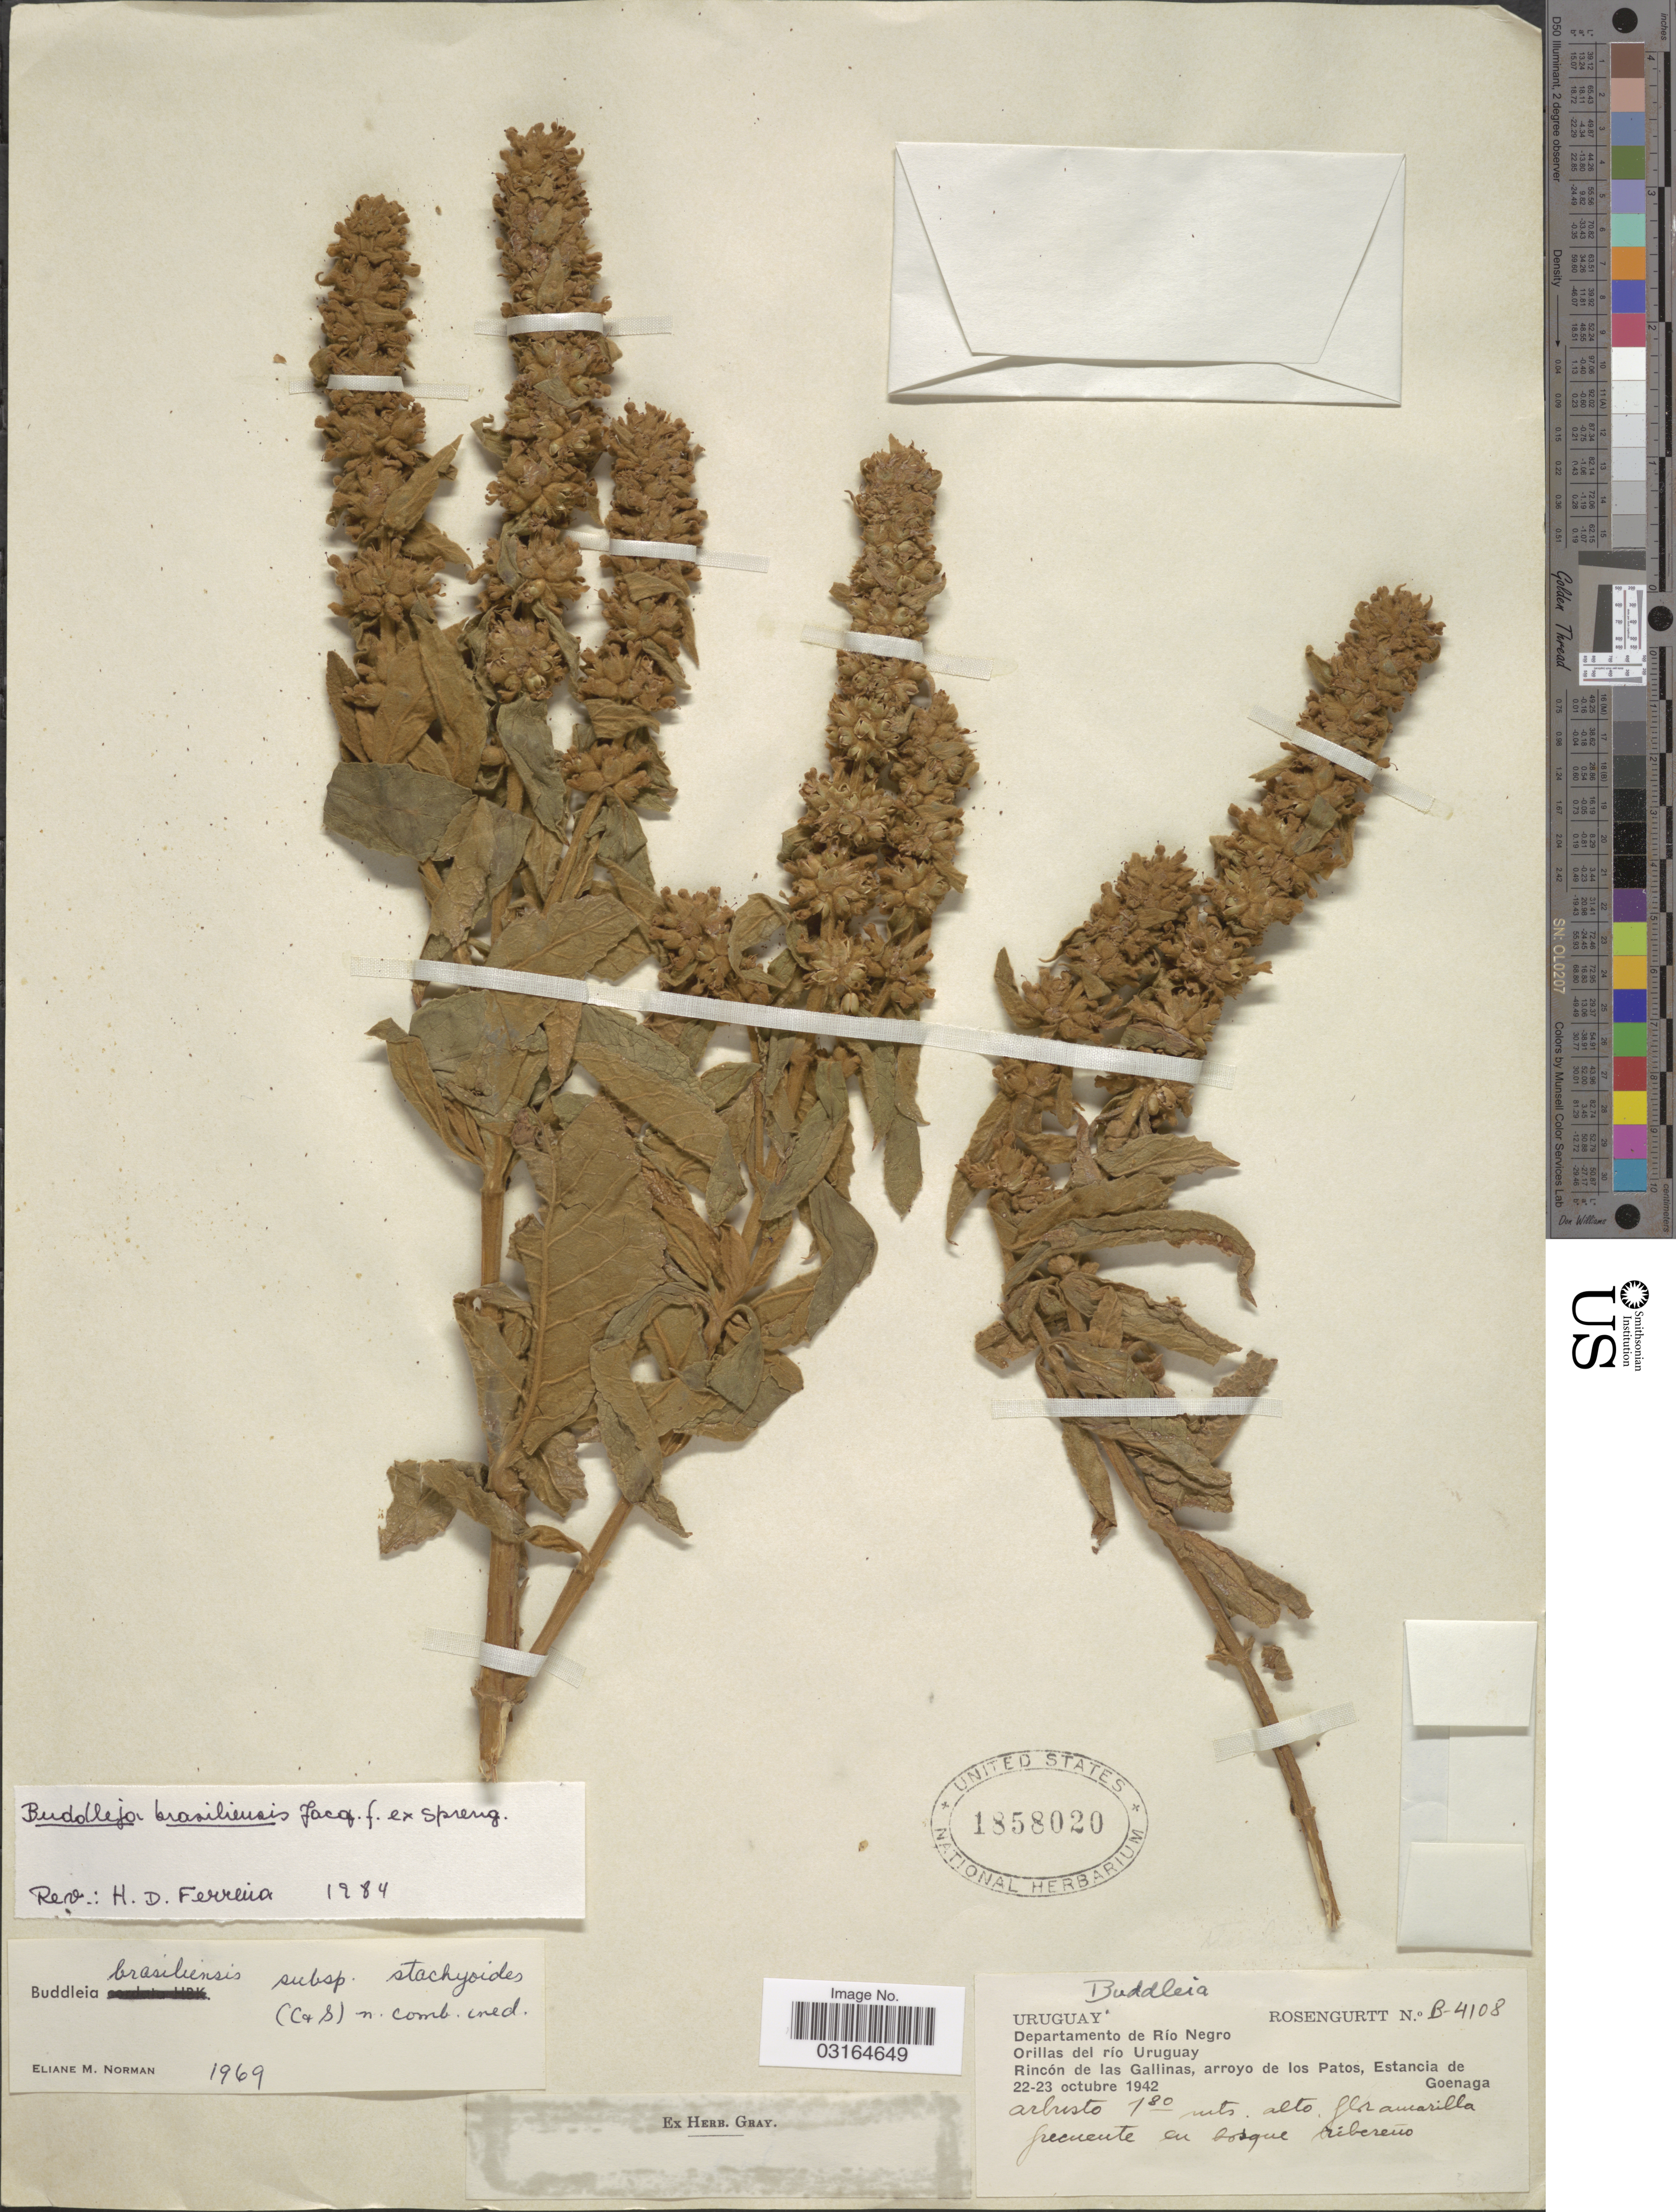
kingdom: Plantae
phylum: Tracheophyta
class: Magnoliopsida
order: Lamiales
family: Scrophulariaceae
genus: Buddleja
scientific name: Buddleja stachyoides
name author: Cham. & Schltdl.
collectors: Rosengurtt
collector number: B-4108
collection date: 1942-10-22/1942-10-23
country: Uruguay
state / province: Rio Negro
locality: Departamento de Rio Negro. Orillas del río Uruguay. Rincón de las Gallinas, arroyo de los Patos, Estancia de Goenaga.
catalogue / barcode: US 1858020